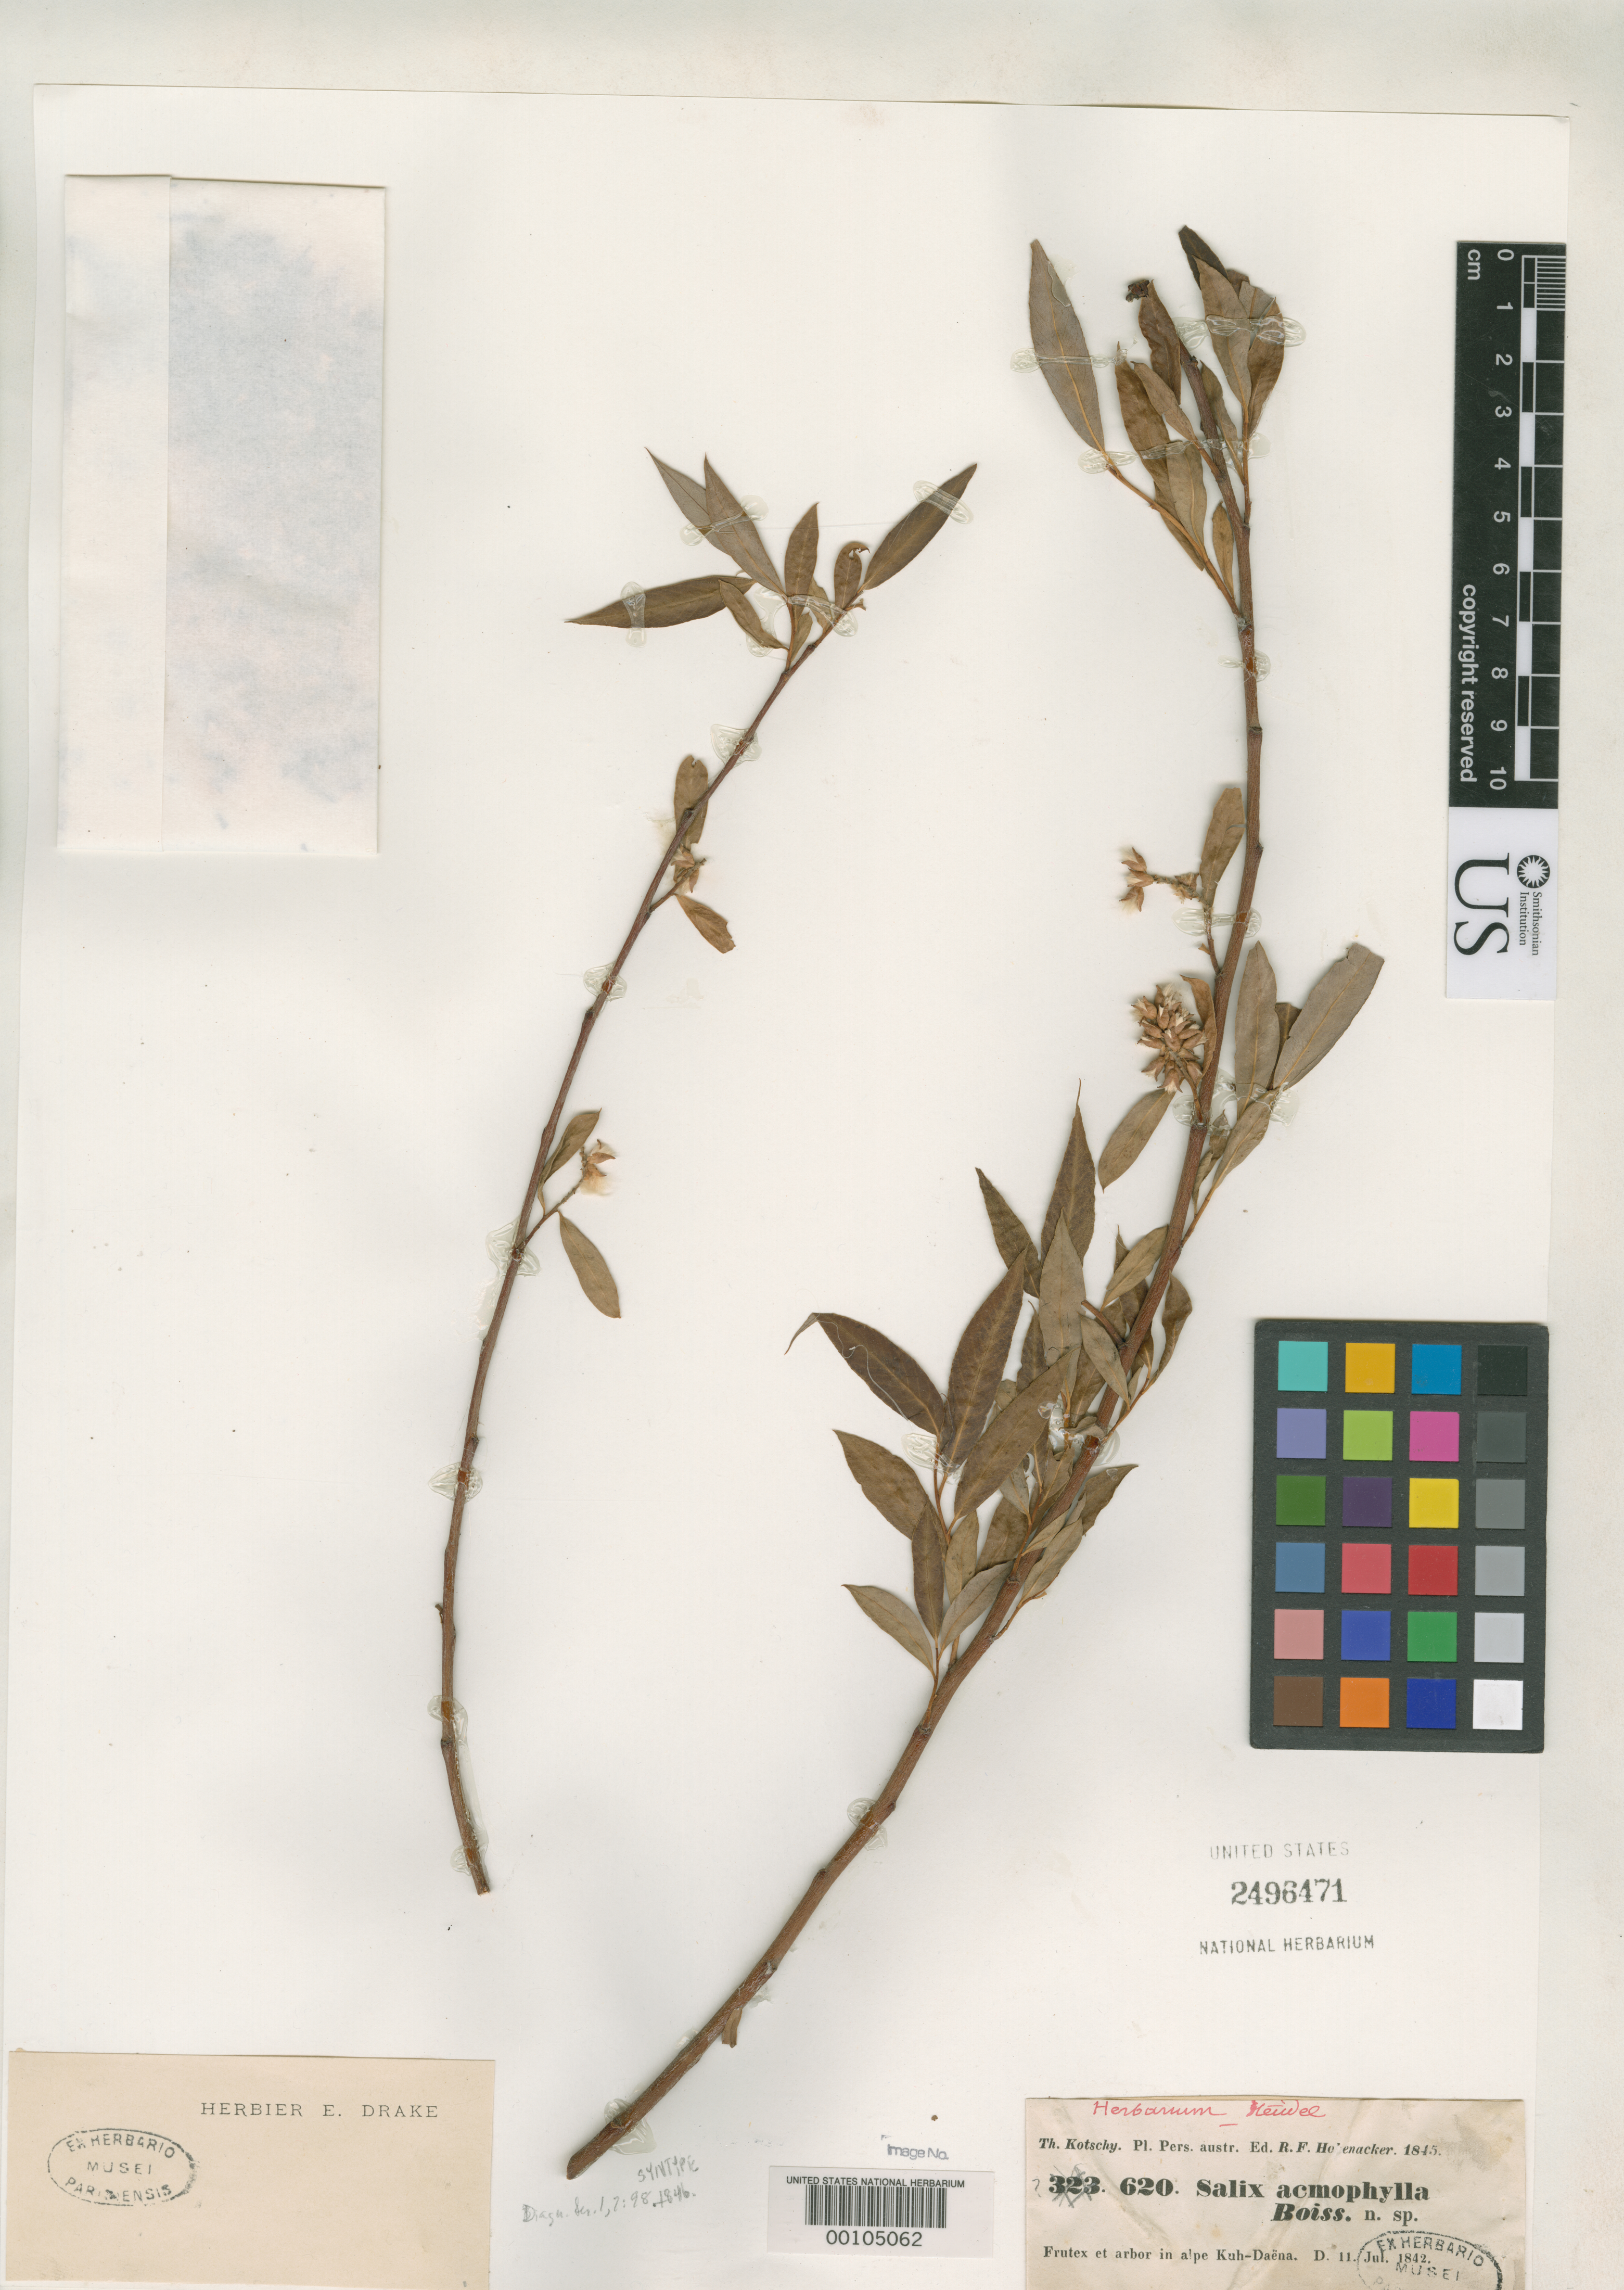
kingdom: Plantae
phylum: Tracheophyta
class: Magnoliopsida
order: Malpighiales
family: Salicaceae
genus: Salix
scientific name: Salix acmophylla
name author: Boiss.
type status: Syntype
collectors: K. G. Kotschy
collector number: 620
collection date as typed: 11 Jul 1842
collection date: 1842-07-11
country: Iran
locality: Kuh-daena.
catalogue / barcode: US 2496471